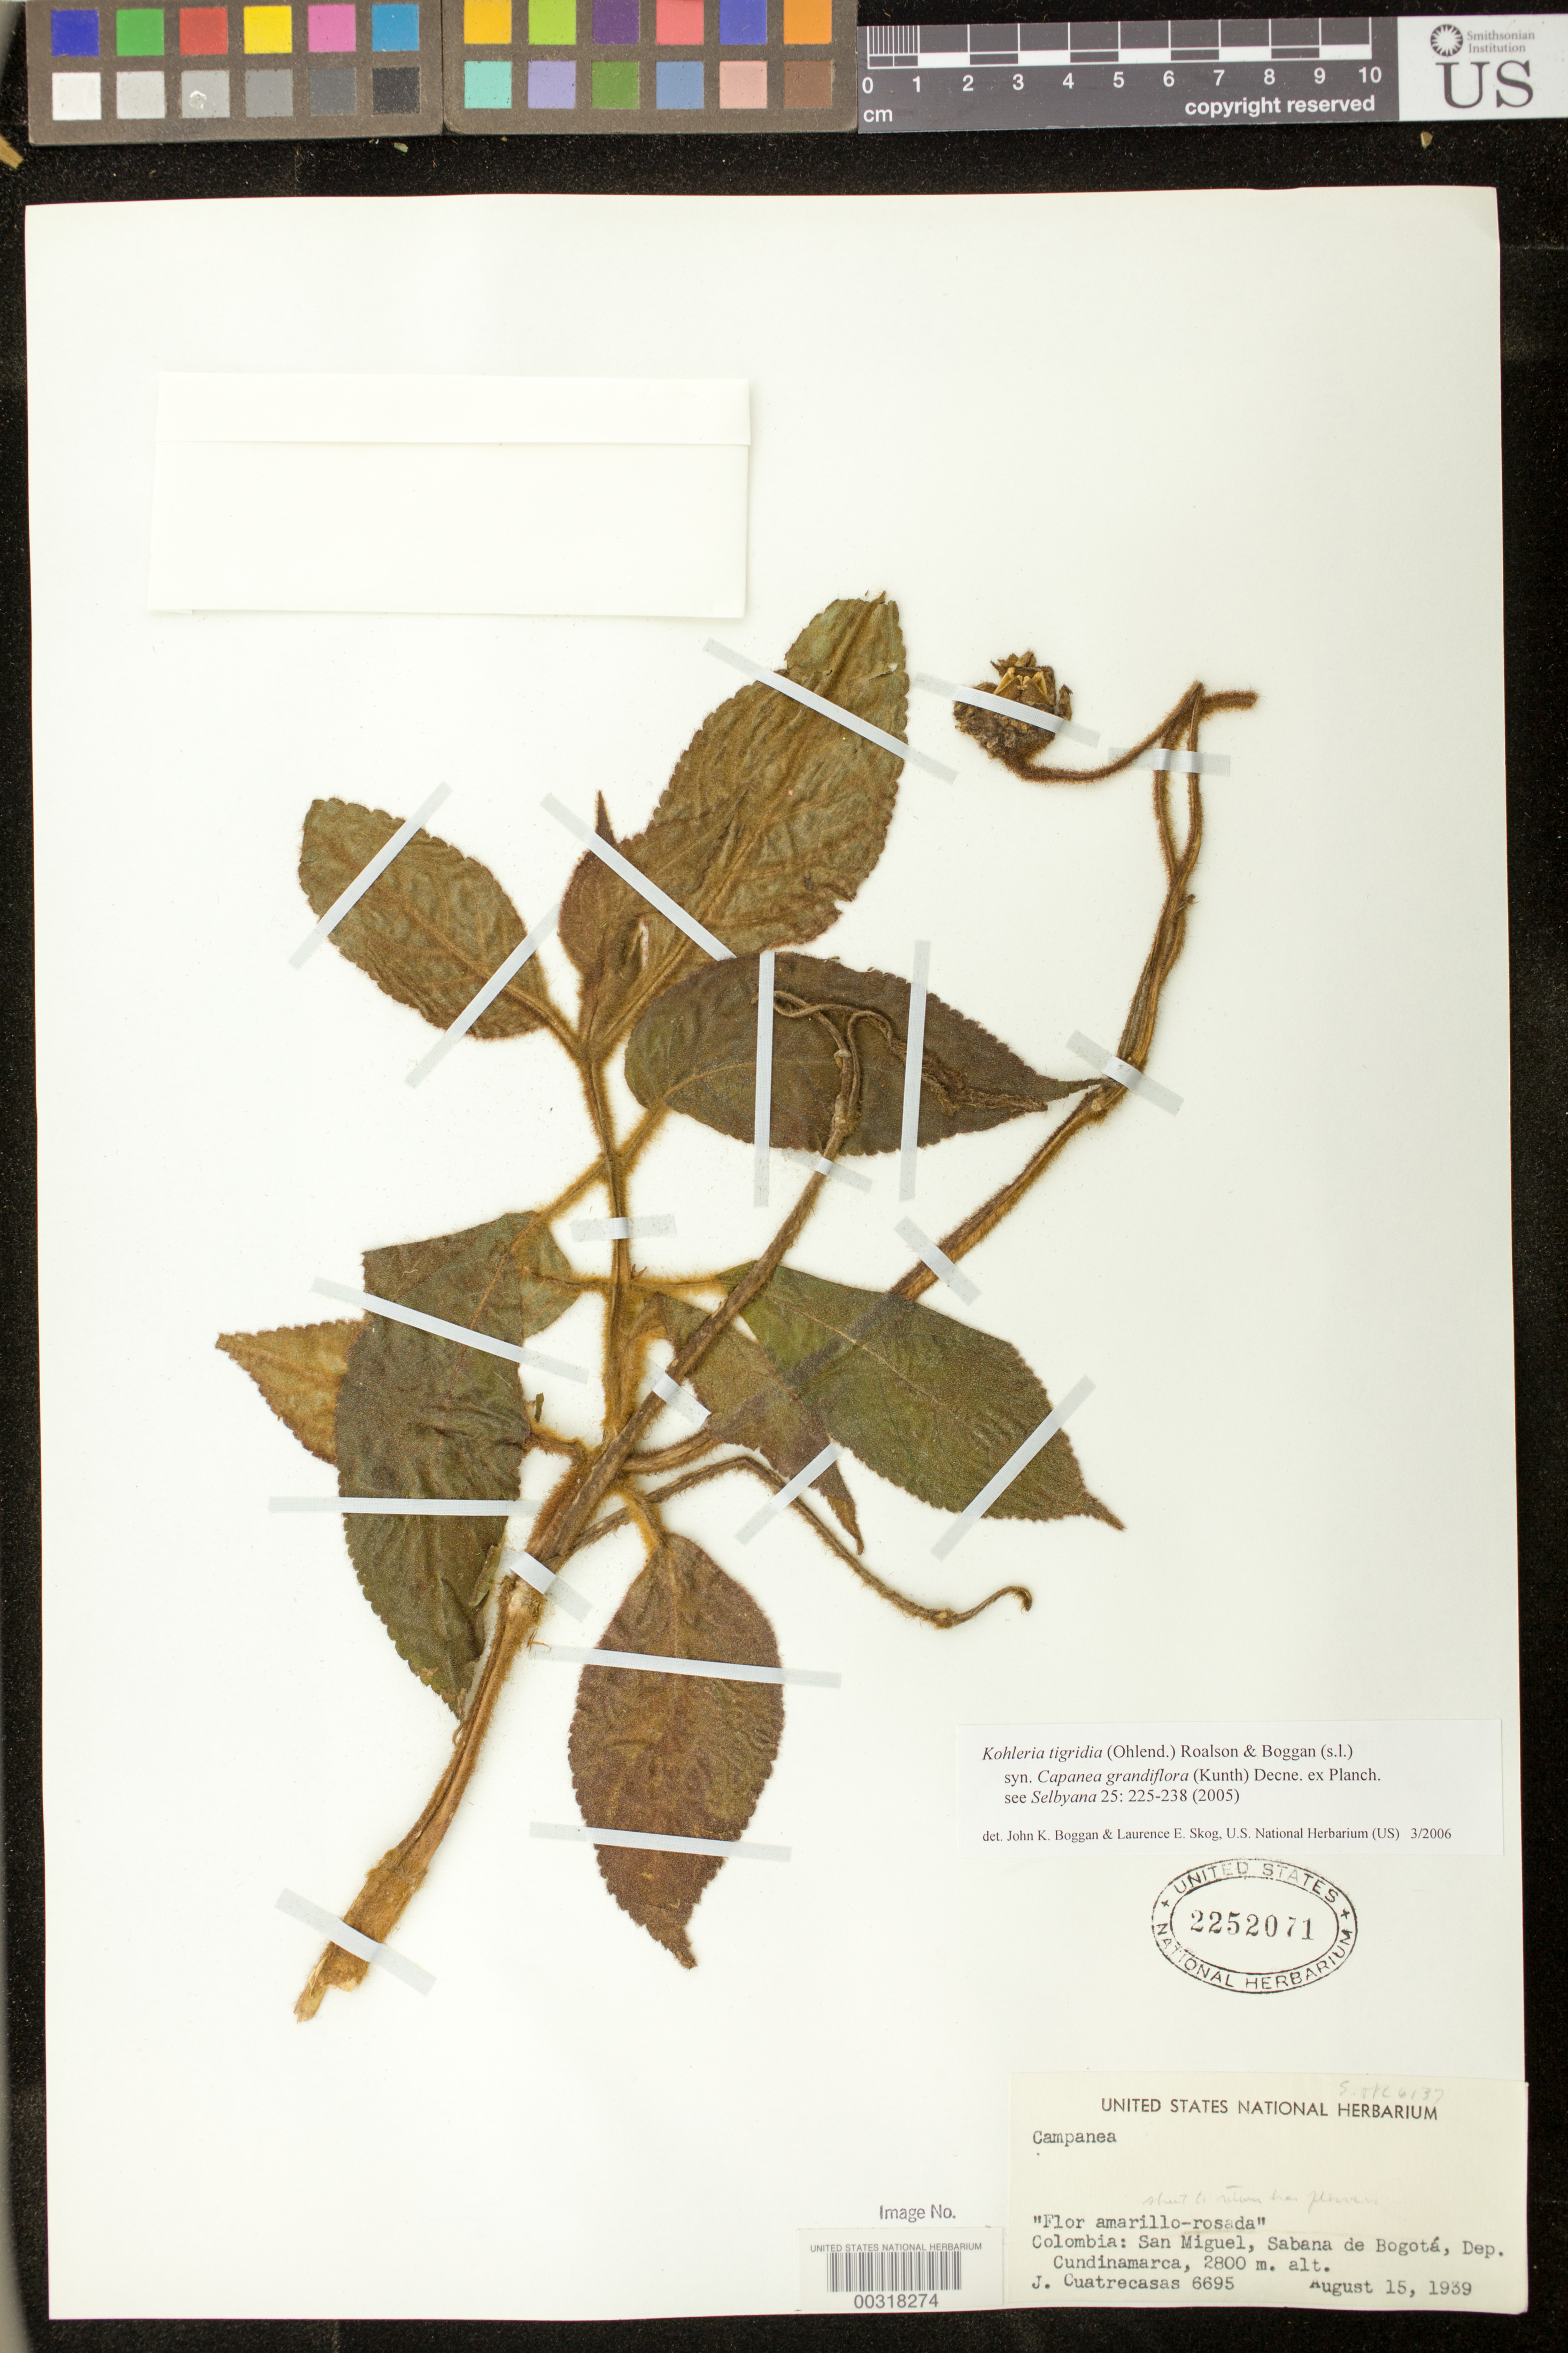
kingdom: Plantae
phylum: Tracheophyta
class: Magnoliopsida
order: Lamiales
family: Gesneriaceae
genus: Kohleria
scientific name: Kohleria tigridia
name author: (Ohlend.) Roalson & Boggan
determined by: Boggan, J. K.; Skog, L. E.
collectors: J. Cuatrecasas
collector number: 6695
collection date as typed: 15 Aug 1939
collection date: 1939-08-15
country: Colombia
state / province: Cundinamarca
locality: San Miguel, Sabana de Bogota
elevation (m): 2800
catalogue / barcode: US 2252071